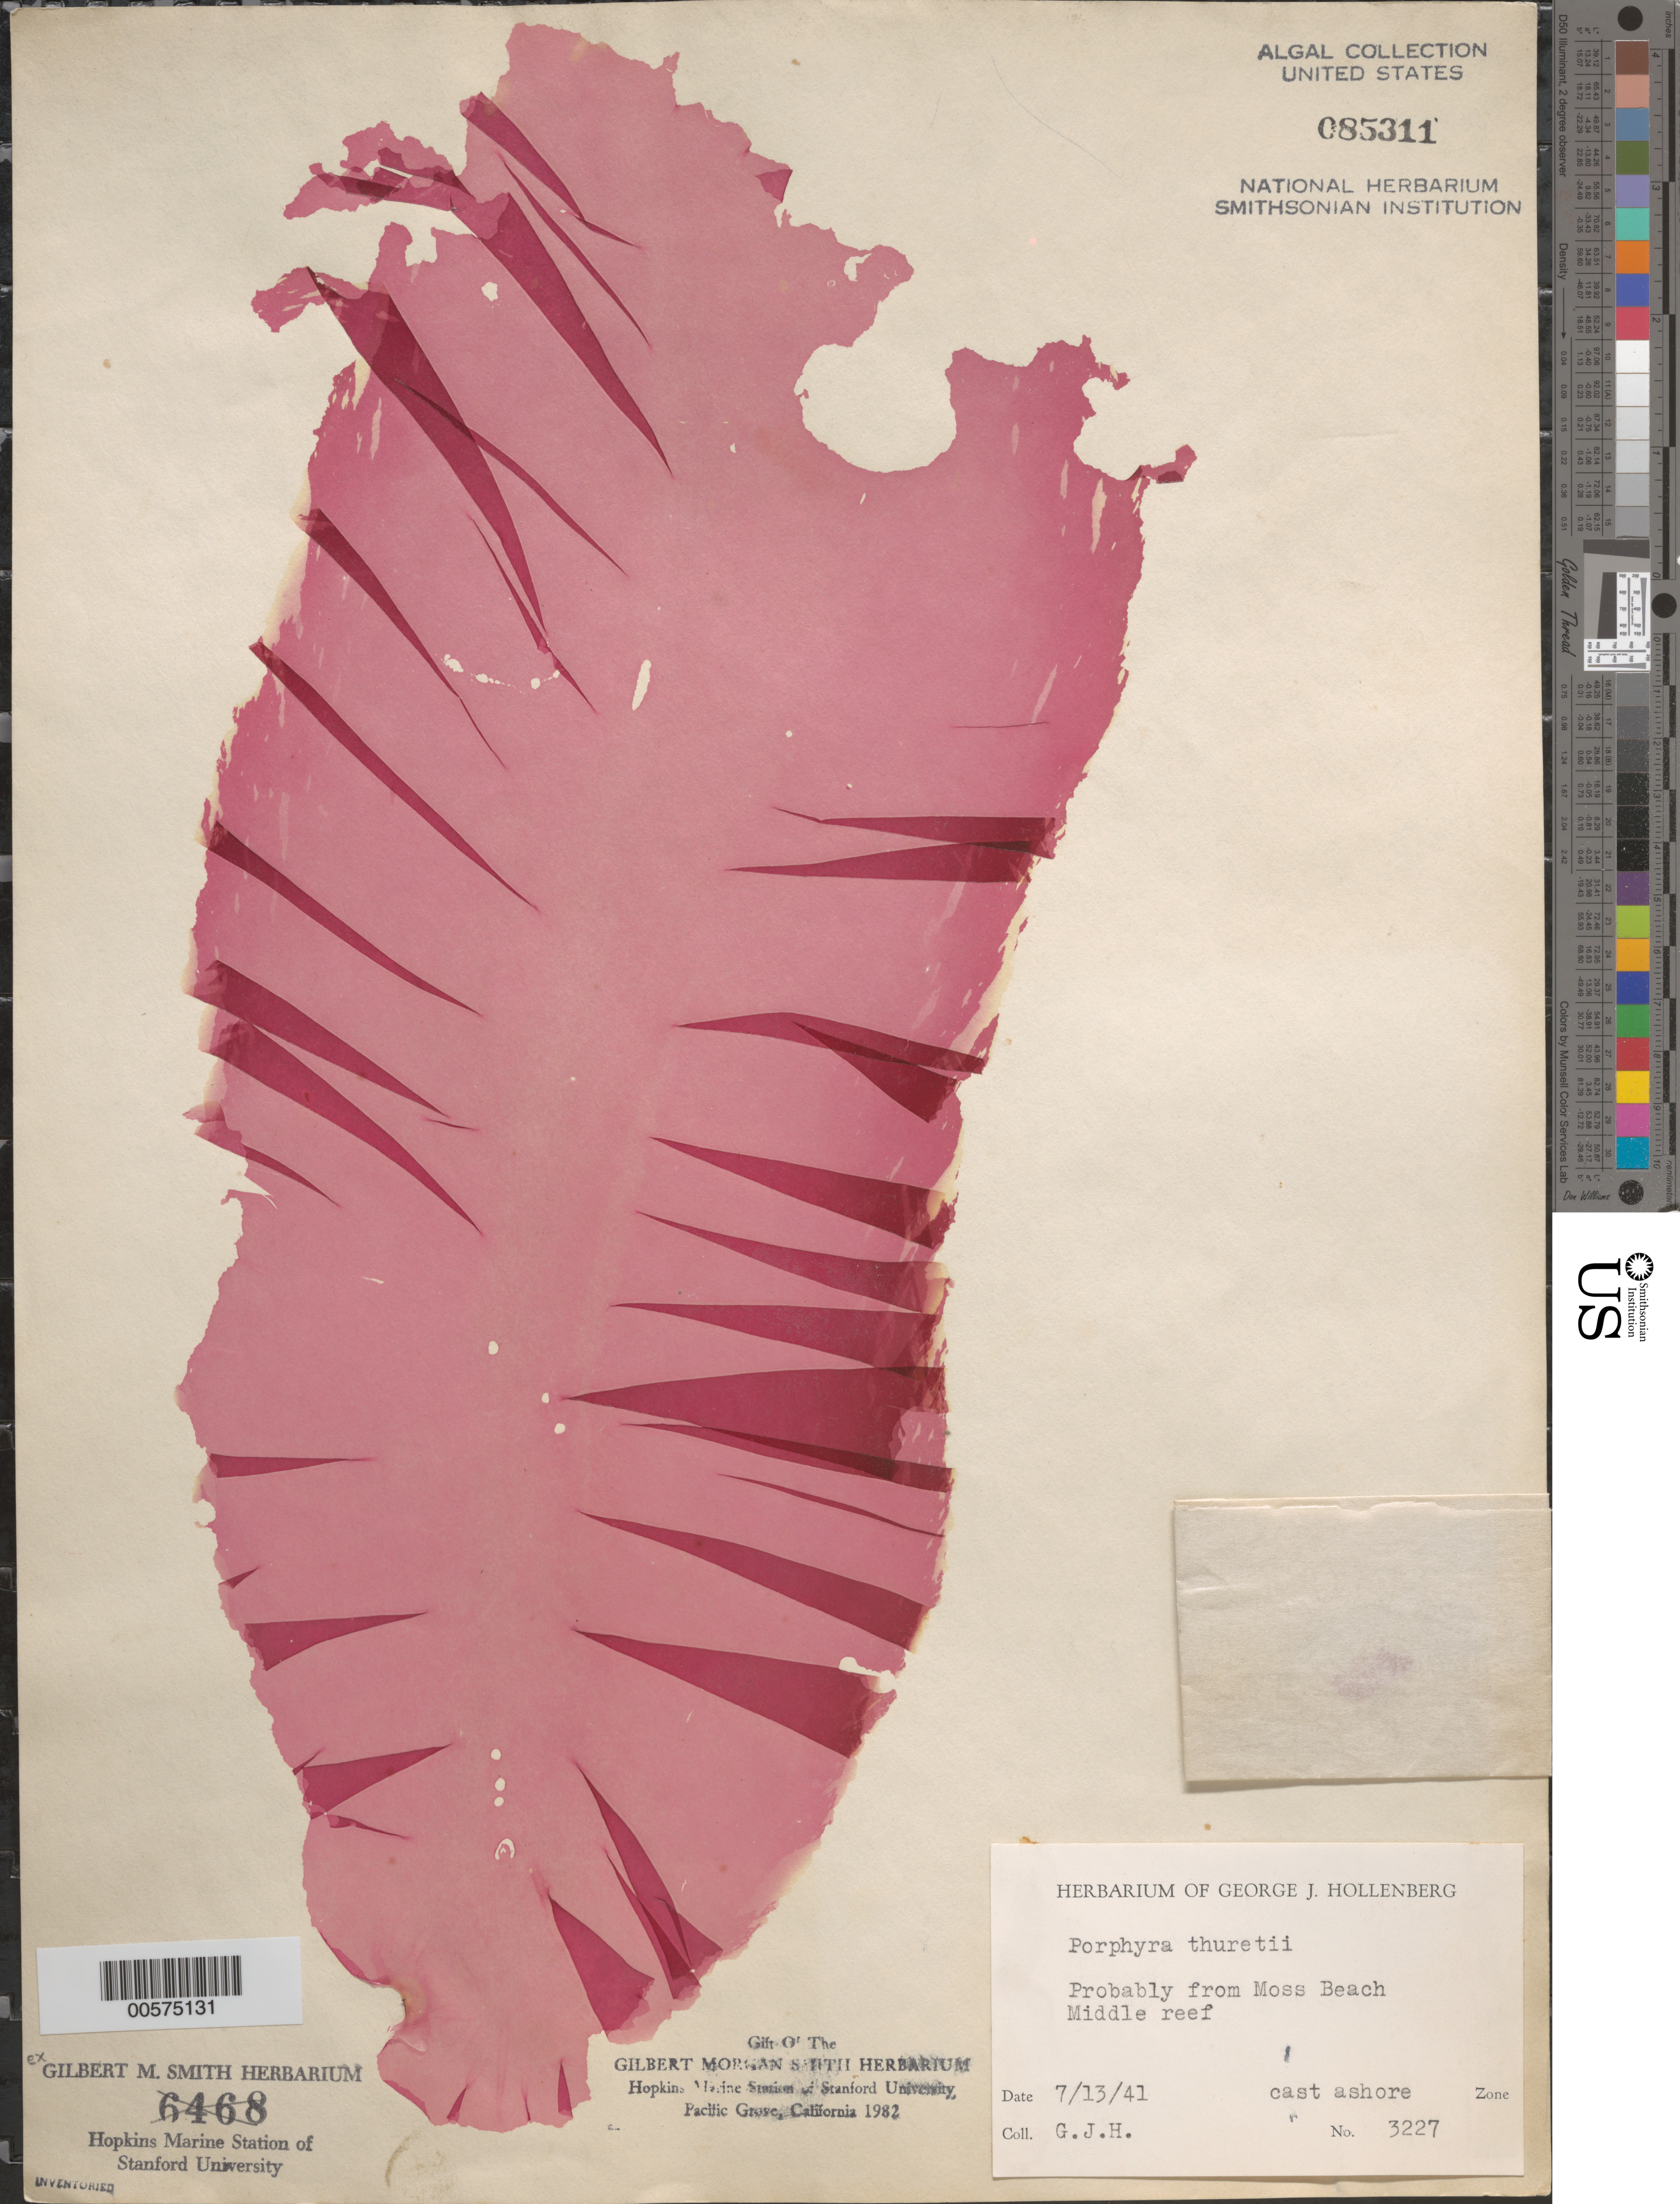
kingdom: Plantae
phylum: Rhodophyta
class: Bangiophyceae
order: Bangiales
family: Bangiaceae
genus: Pyropia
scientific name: Pyropia thuretii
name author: (Setchell & E.Y. Dawson) J.E. Sutherl. et al.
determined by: Algae name updating Project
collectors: G. Hollenberg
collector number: GJH 3227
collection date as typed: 13 Jul 1941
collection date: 1941-07-13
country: United States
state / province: California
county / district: Monterey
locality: Middle reef of Moss Beach (probably)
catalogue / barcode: US 85311